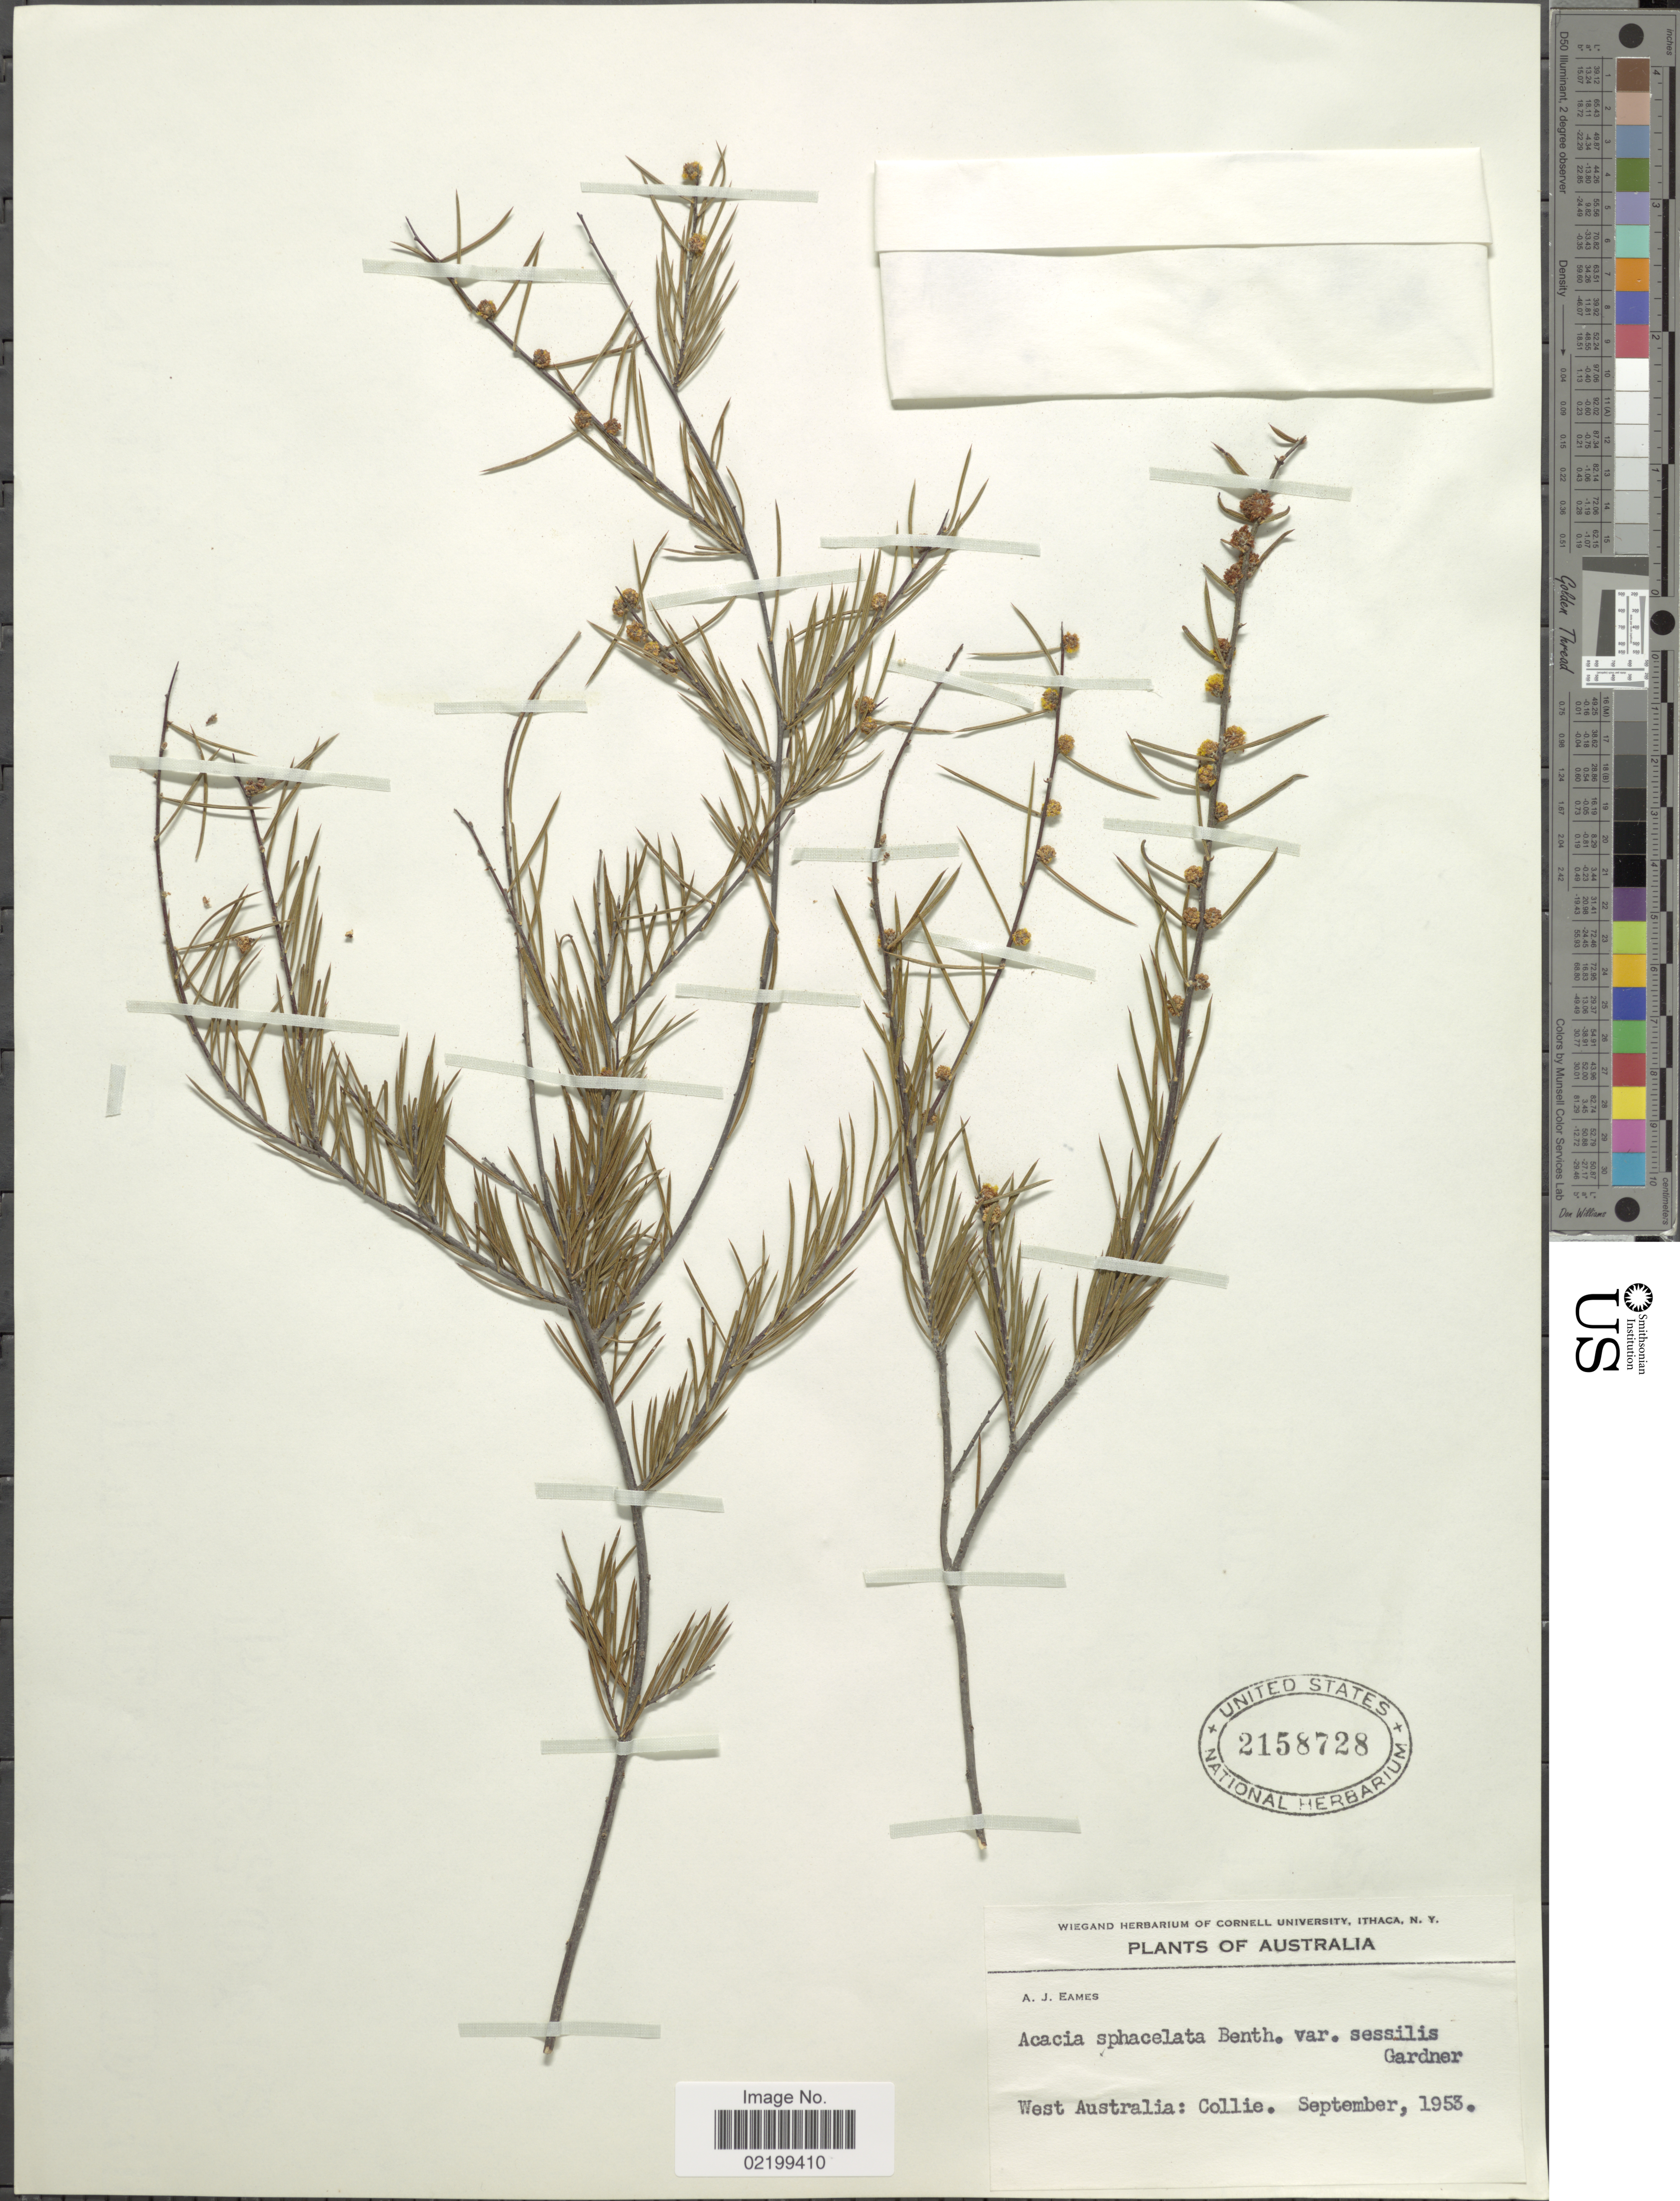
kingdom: Plantae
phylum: Tracheophyta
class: Magnoliopsida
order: Fabales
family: Fabaceae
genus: Acacia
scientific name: Acacia sphacelata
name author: Benth.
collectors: A. J. Eames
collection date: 1953-09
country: Australia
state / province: Western Australia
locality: West Australia: Collie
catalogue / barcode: US 2158728